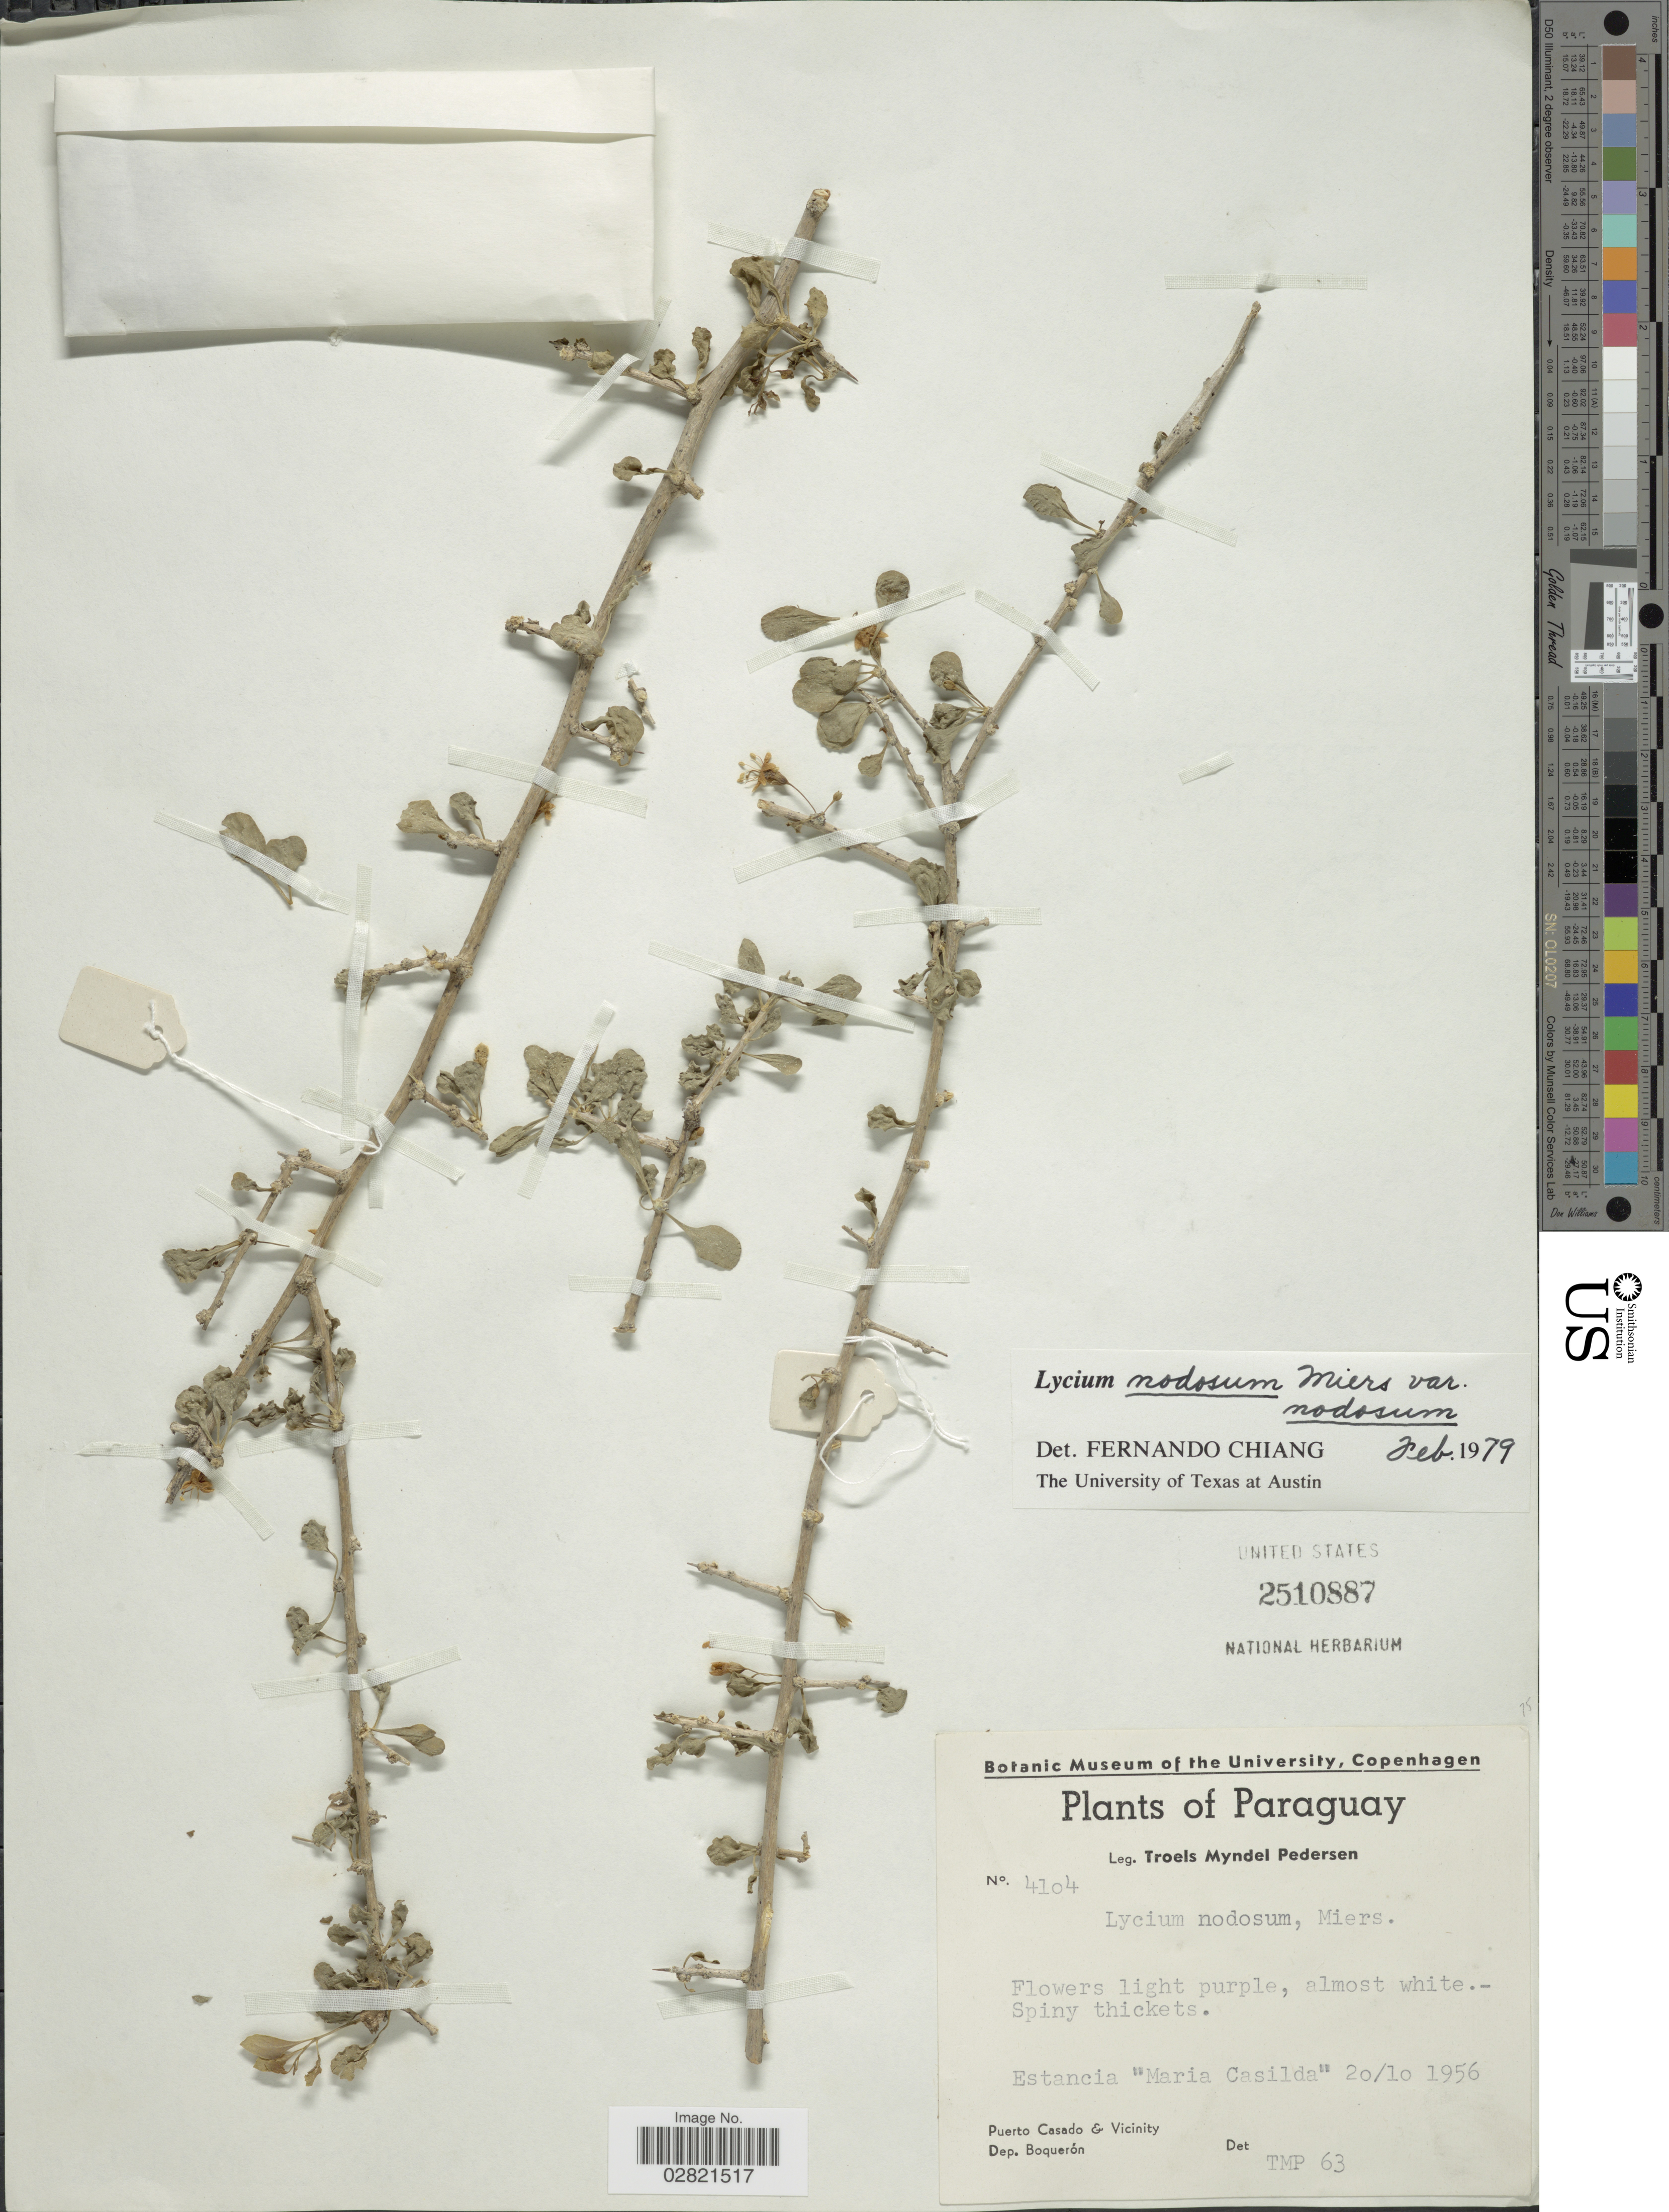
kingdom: Plantae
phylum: Tracheophyta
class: Magnoliopsida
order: Solanales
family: Solanaceae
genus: Lycium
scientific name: Lycium nodosum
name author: Miers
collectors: T. Pederson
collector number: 4104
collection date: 1956-10-20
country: Paraguay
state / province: Boqueron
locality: Estancia "Maria Casilda". Puerto Casada & Vicinity. Dep. Boqueron.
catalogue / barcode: US 2510887